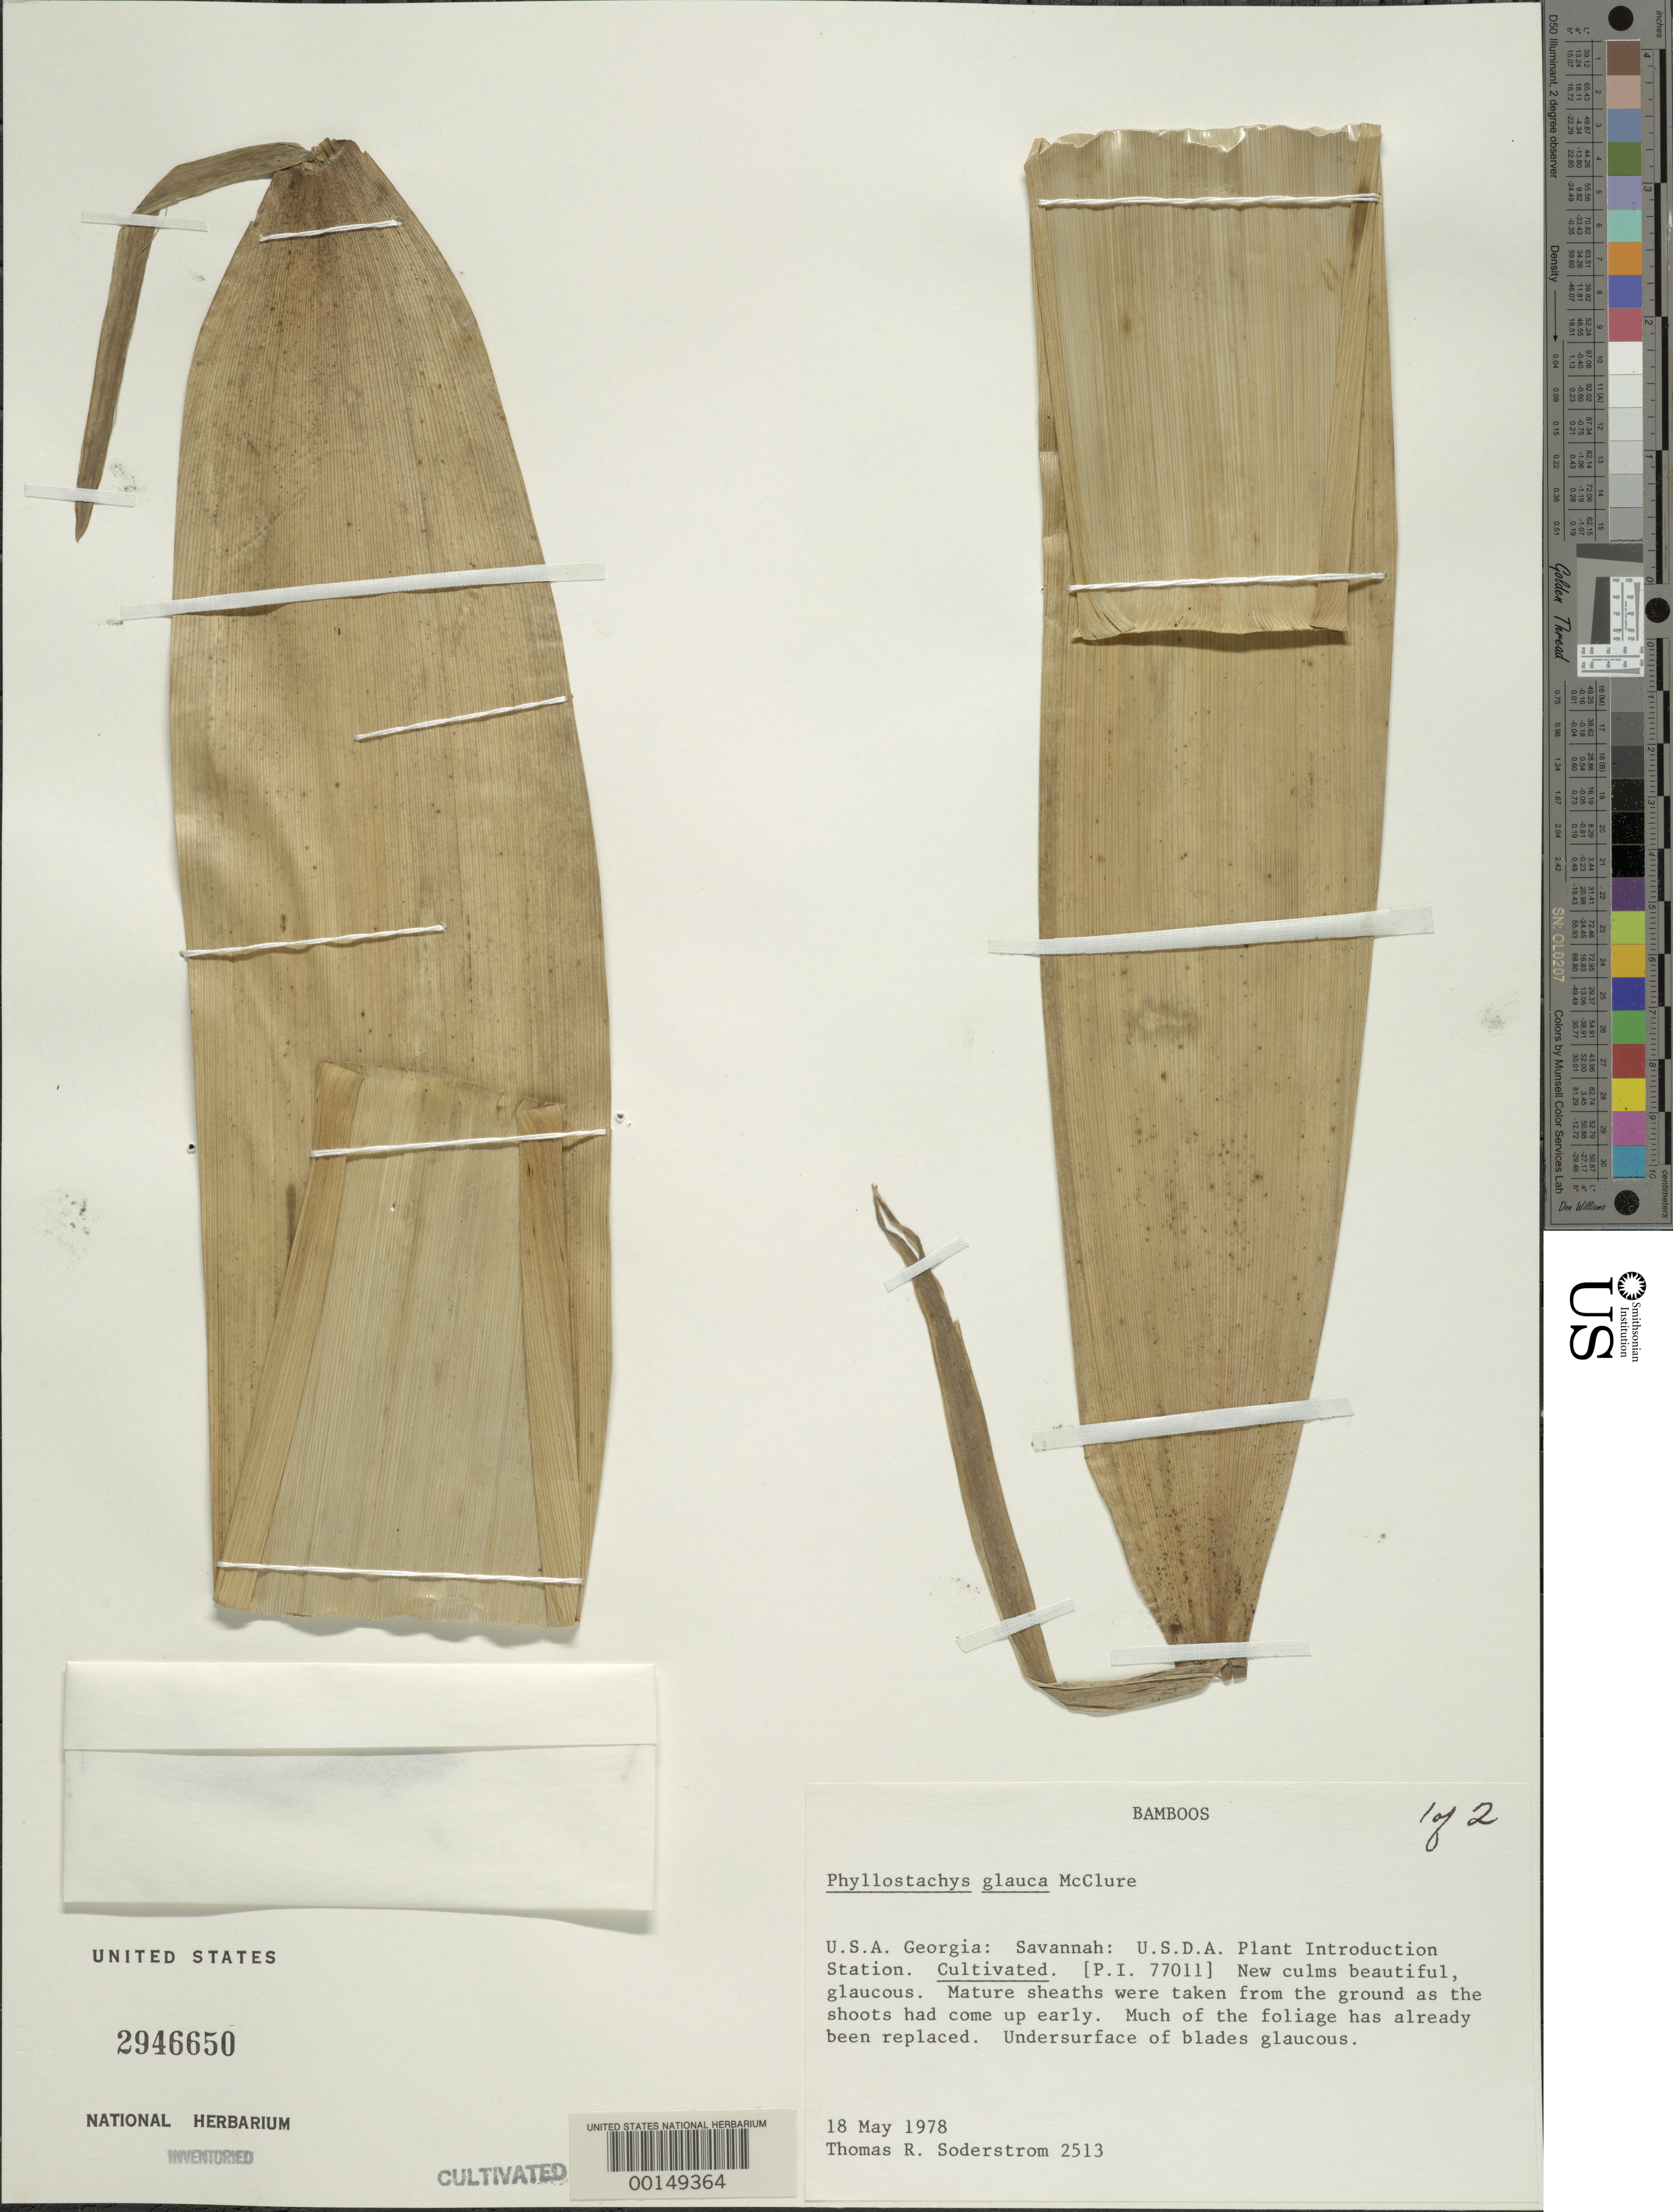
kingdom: Plantae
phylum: Tracheophyta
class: Liliopsida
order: Poales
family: Poaceae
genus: Phyllostachys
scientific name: Phyllostachys glauca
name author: McClure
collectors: T. R. Soderstrom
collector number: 2513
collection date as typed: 18 May 1978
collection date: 1978-05-18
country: United States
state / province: Georgia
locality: Savannah, usda p.i. garden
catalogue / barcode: US 2946650